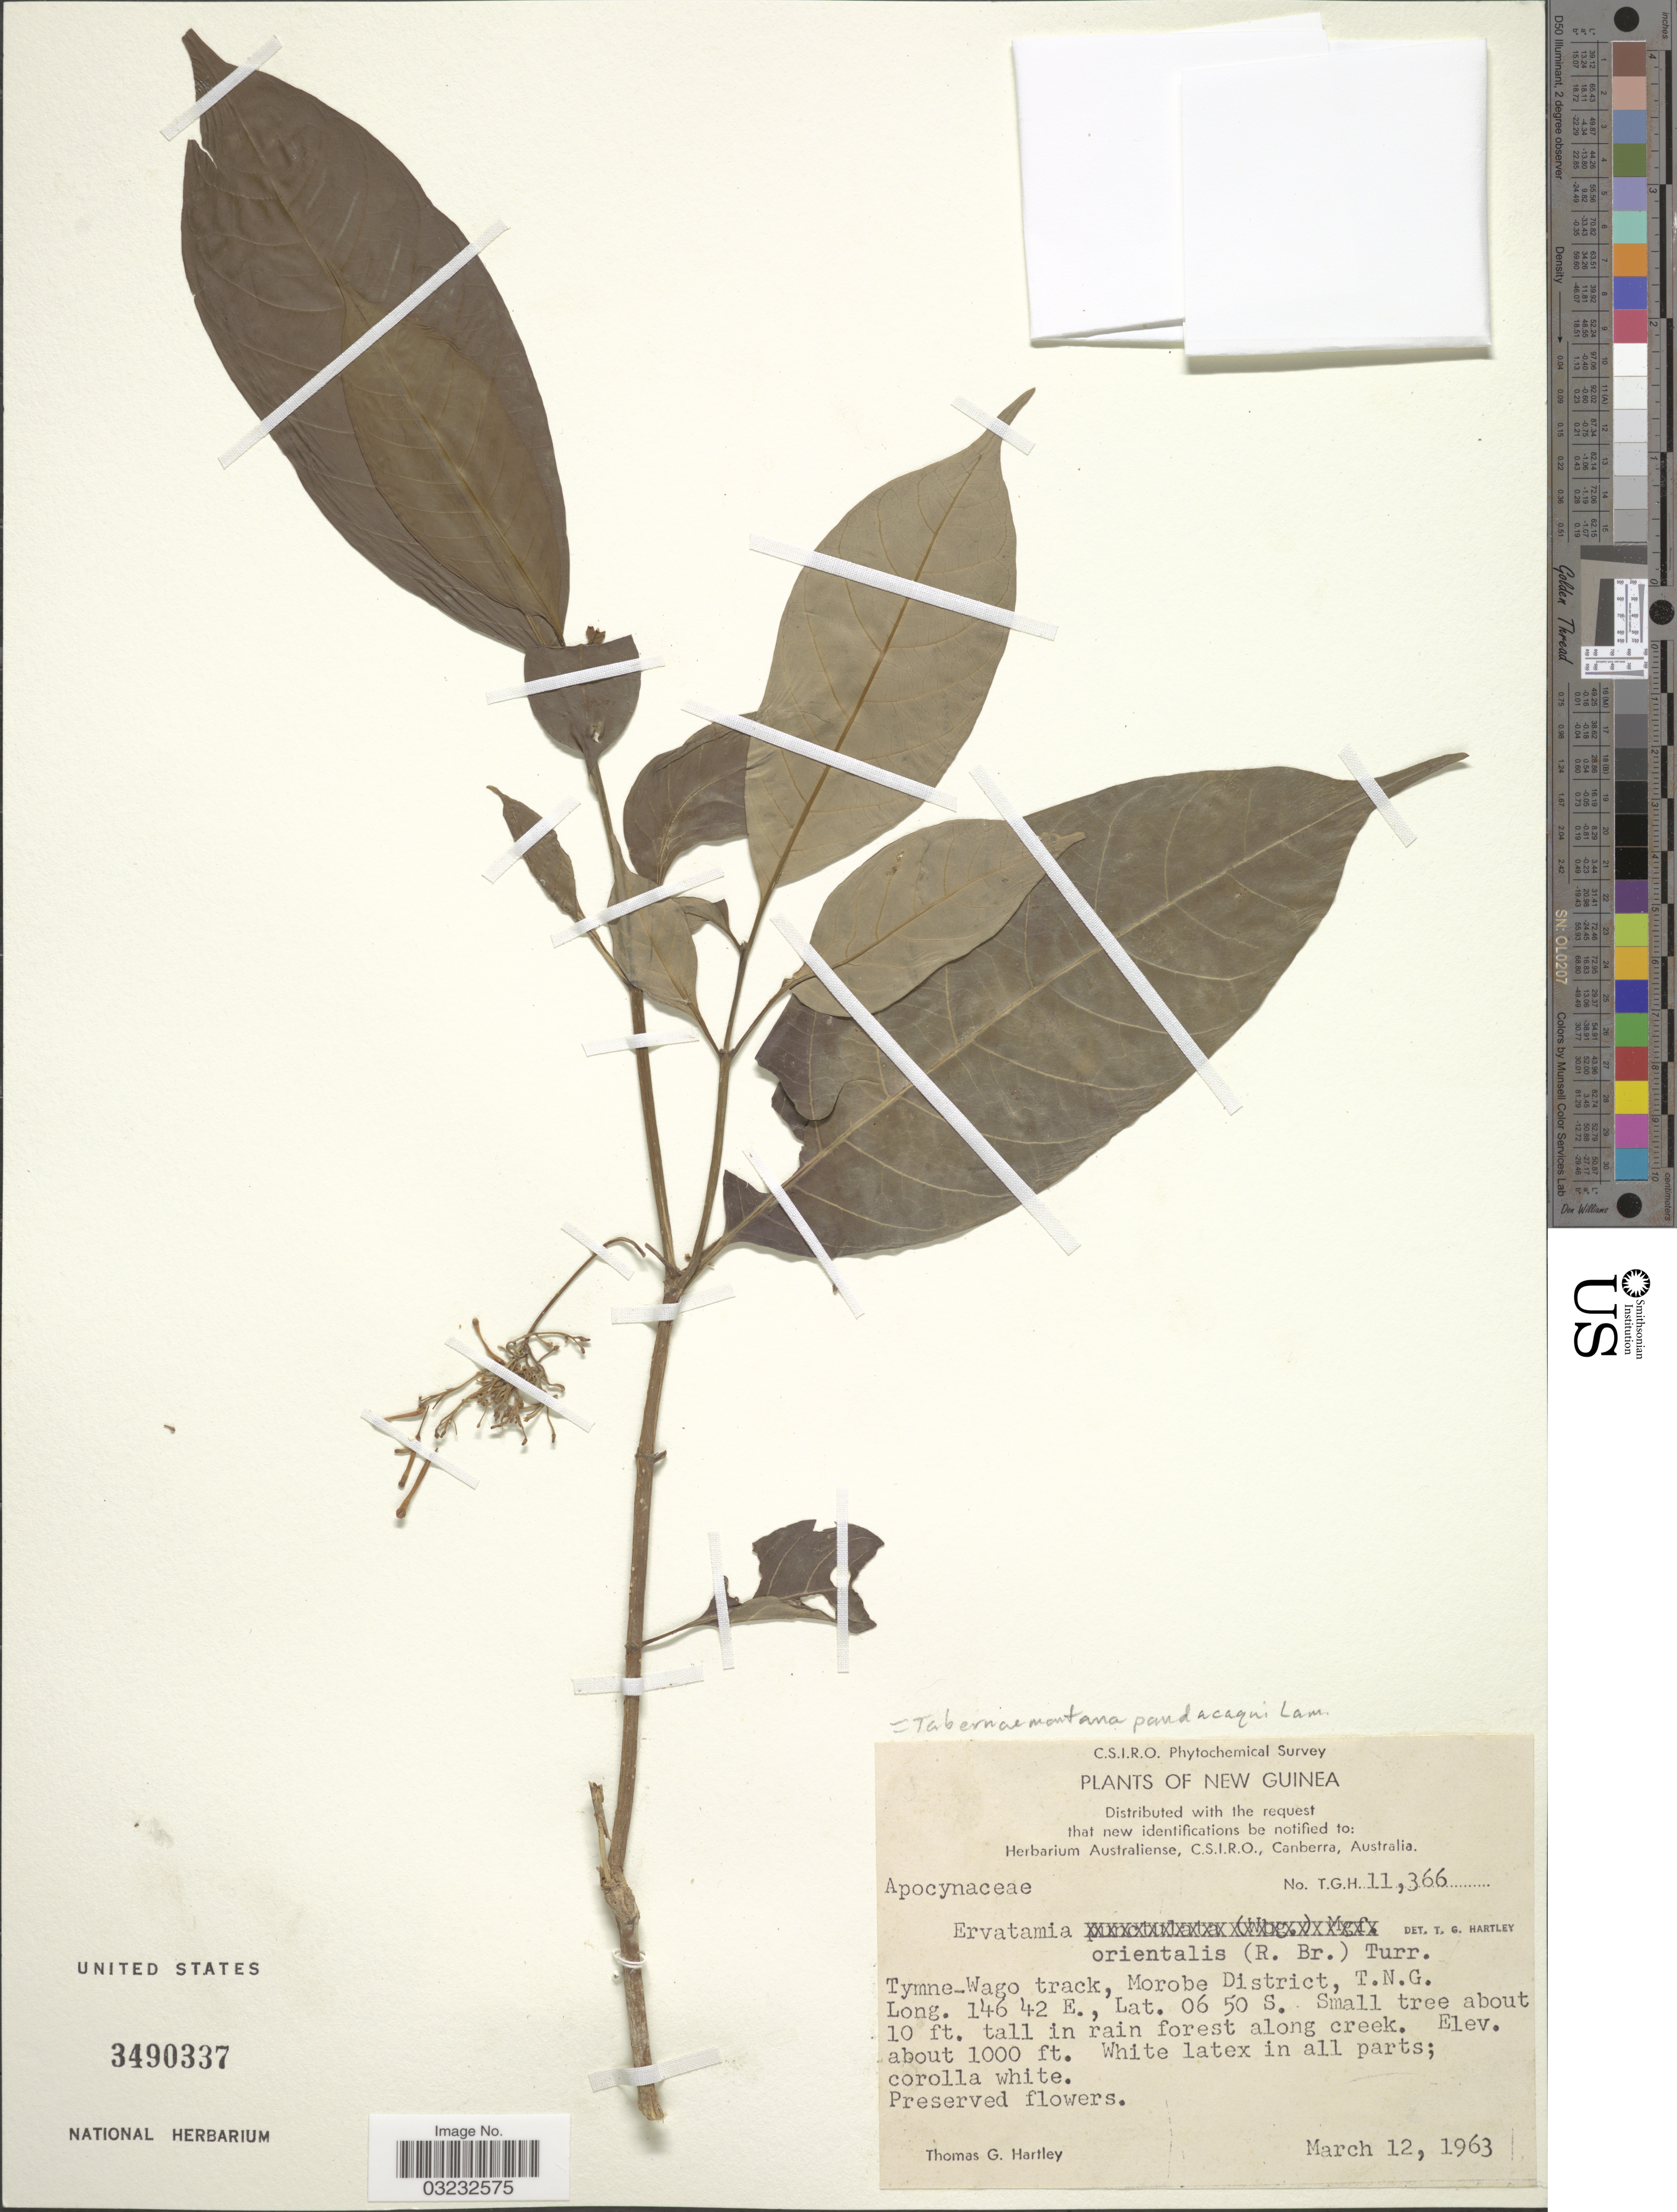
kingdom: Plantae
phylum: Tracheophyta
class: Magnoliopsida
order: Gentianales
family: Apocynaceae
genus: Tabernaemontana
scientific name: Tabernaemontana pandacaqui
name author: Poir.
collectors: T. G. Hartley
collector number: TGH11366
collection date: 1963-03-12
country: Papua New Guinea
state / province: Morobe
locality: New Guinea, Tymne-Wago track, Morobe District, T.N.G.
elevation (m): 305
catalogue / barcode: US 3490337